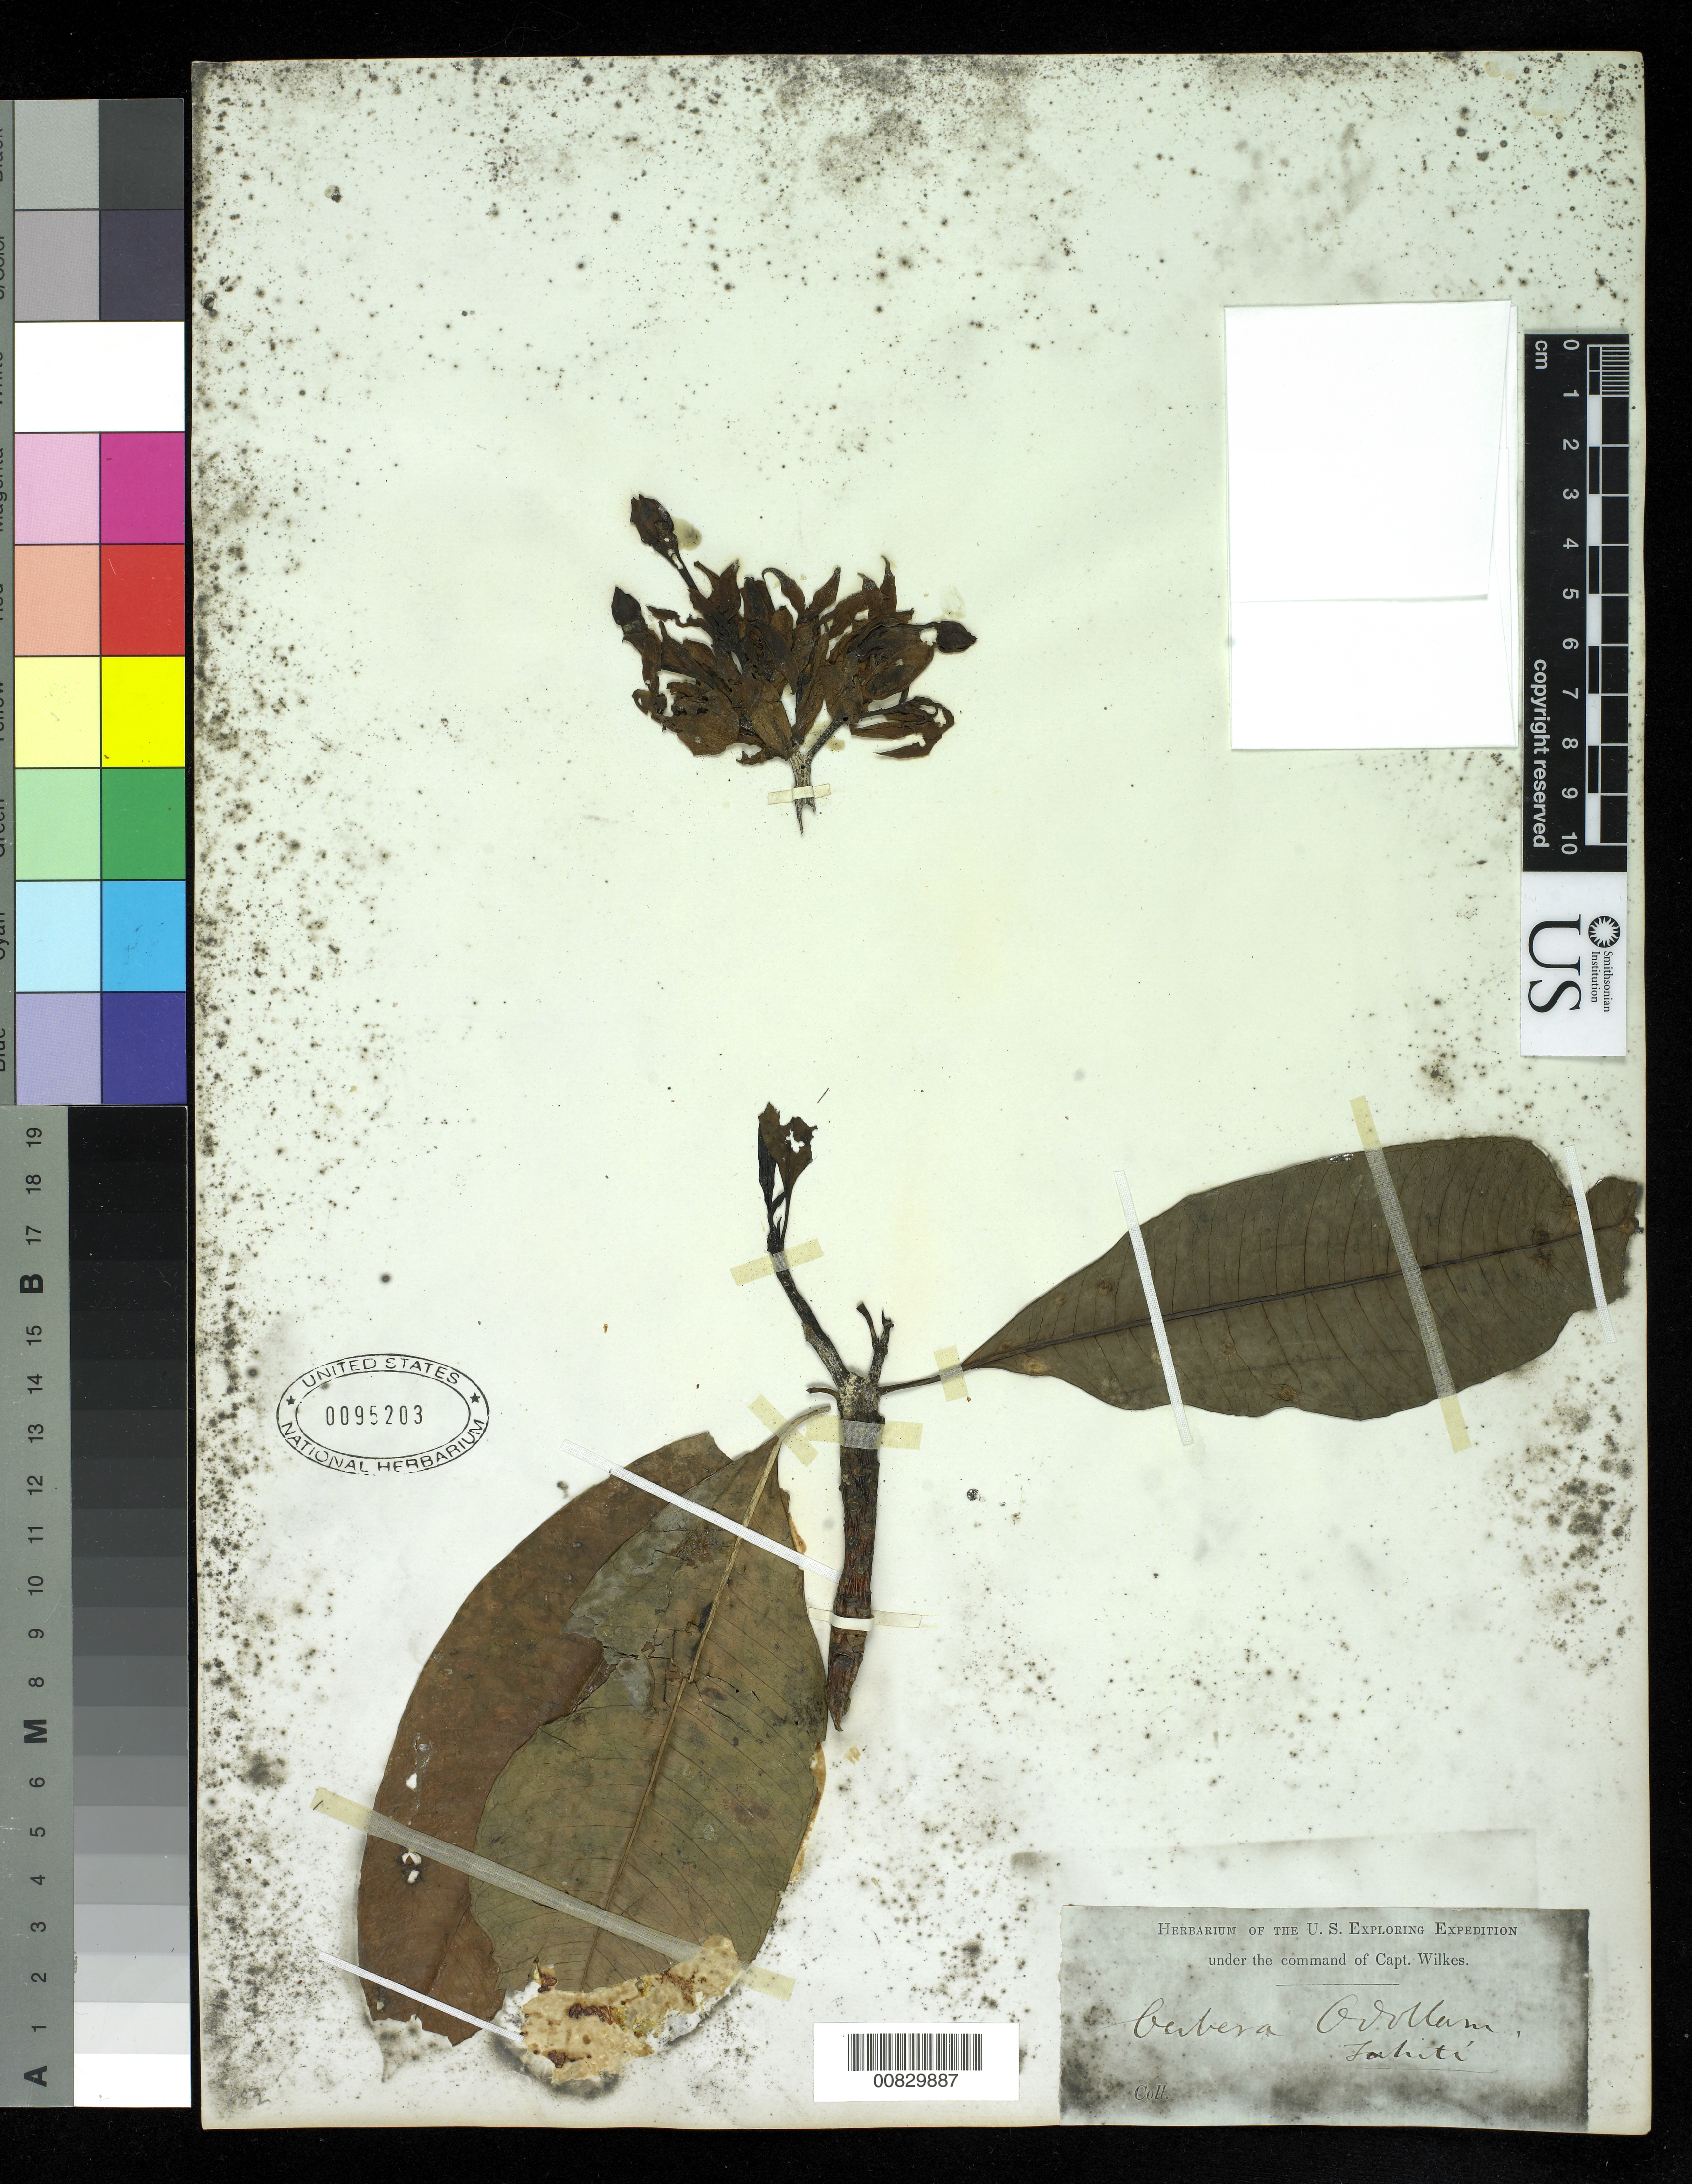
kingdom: Plantae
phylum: Tracheophyta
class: Magnoliopsida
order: Gentianales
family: Apocynaceae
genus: Cerbera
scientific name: Cerbera odollam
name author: Gaertn.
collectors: Wilkes Explor. Exped.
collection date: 1838/1842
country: French Polynesia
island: Tahiti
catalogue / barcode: US 95203